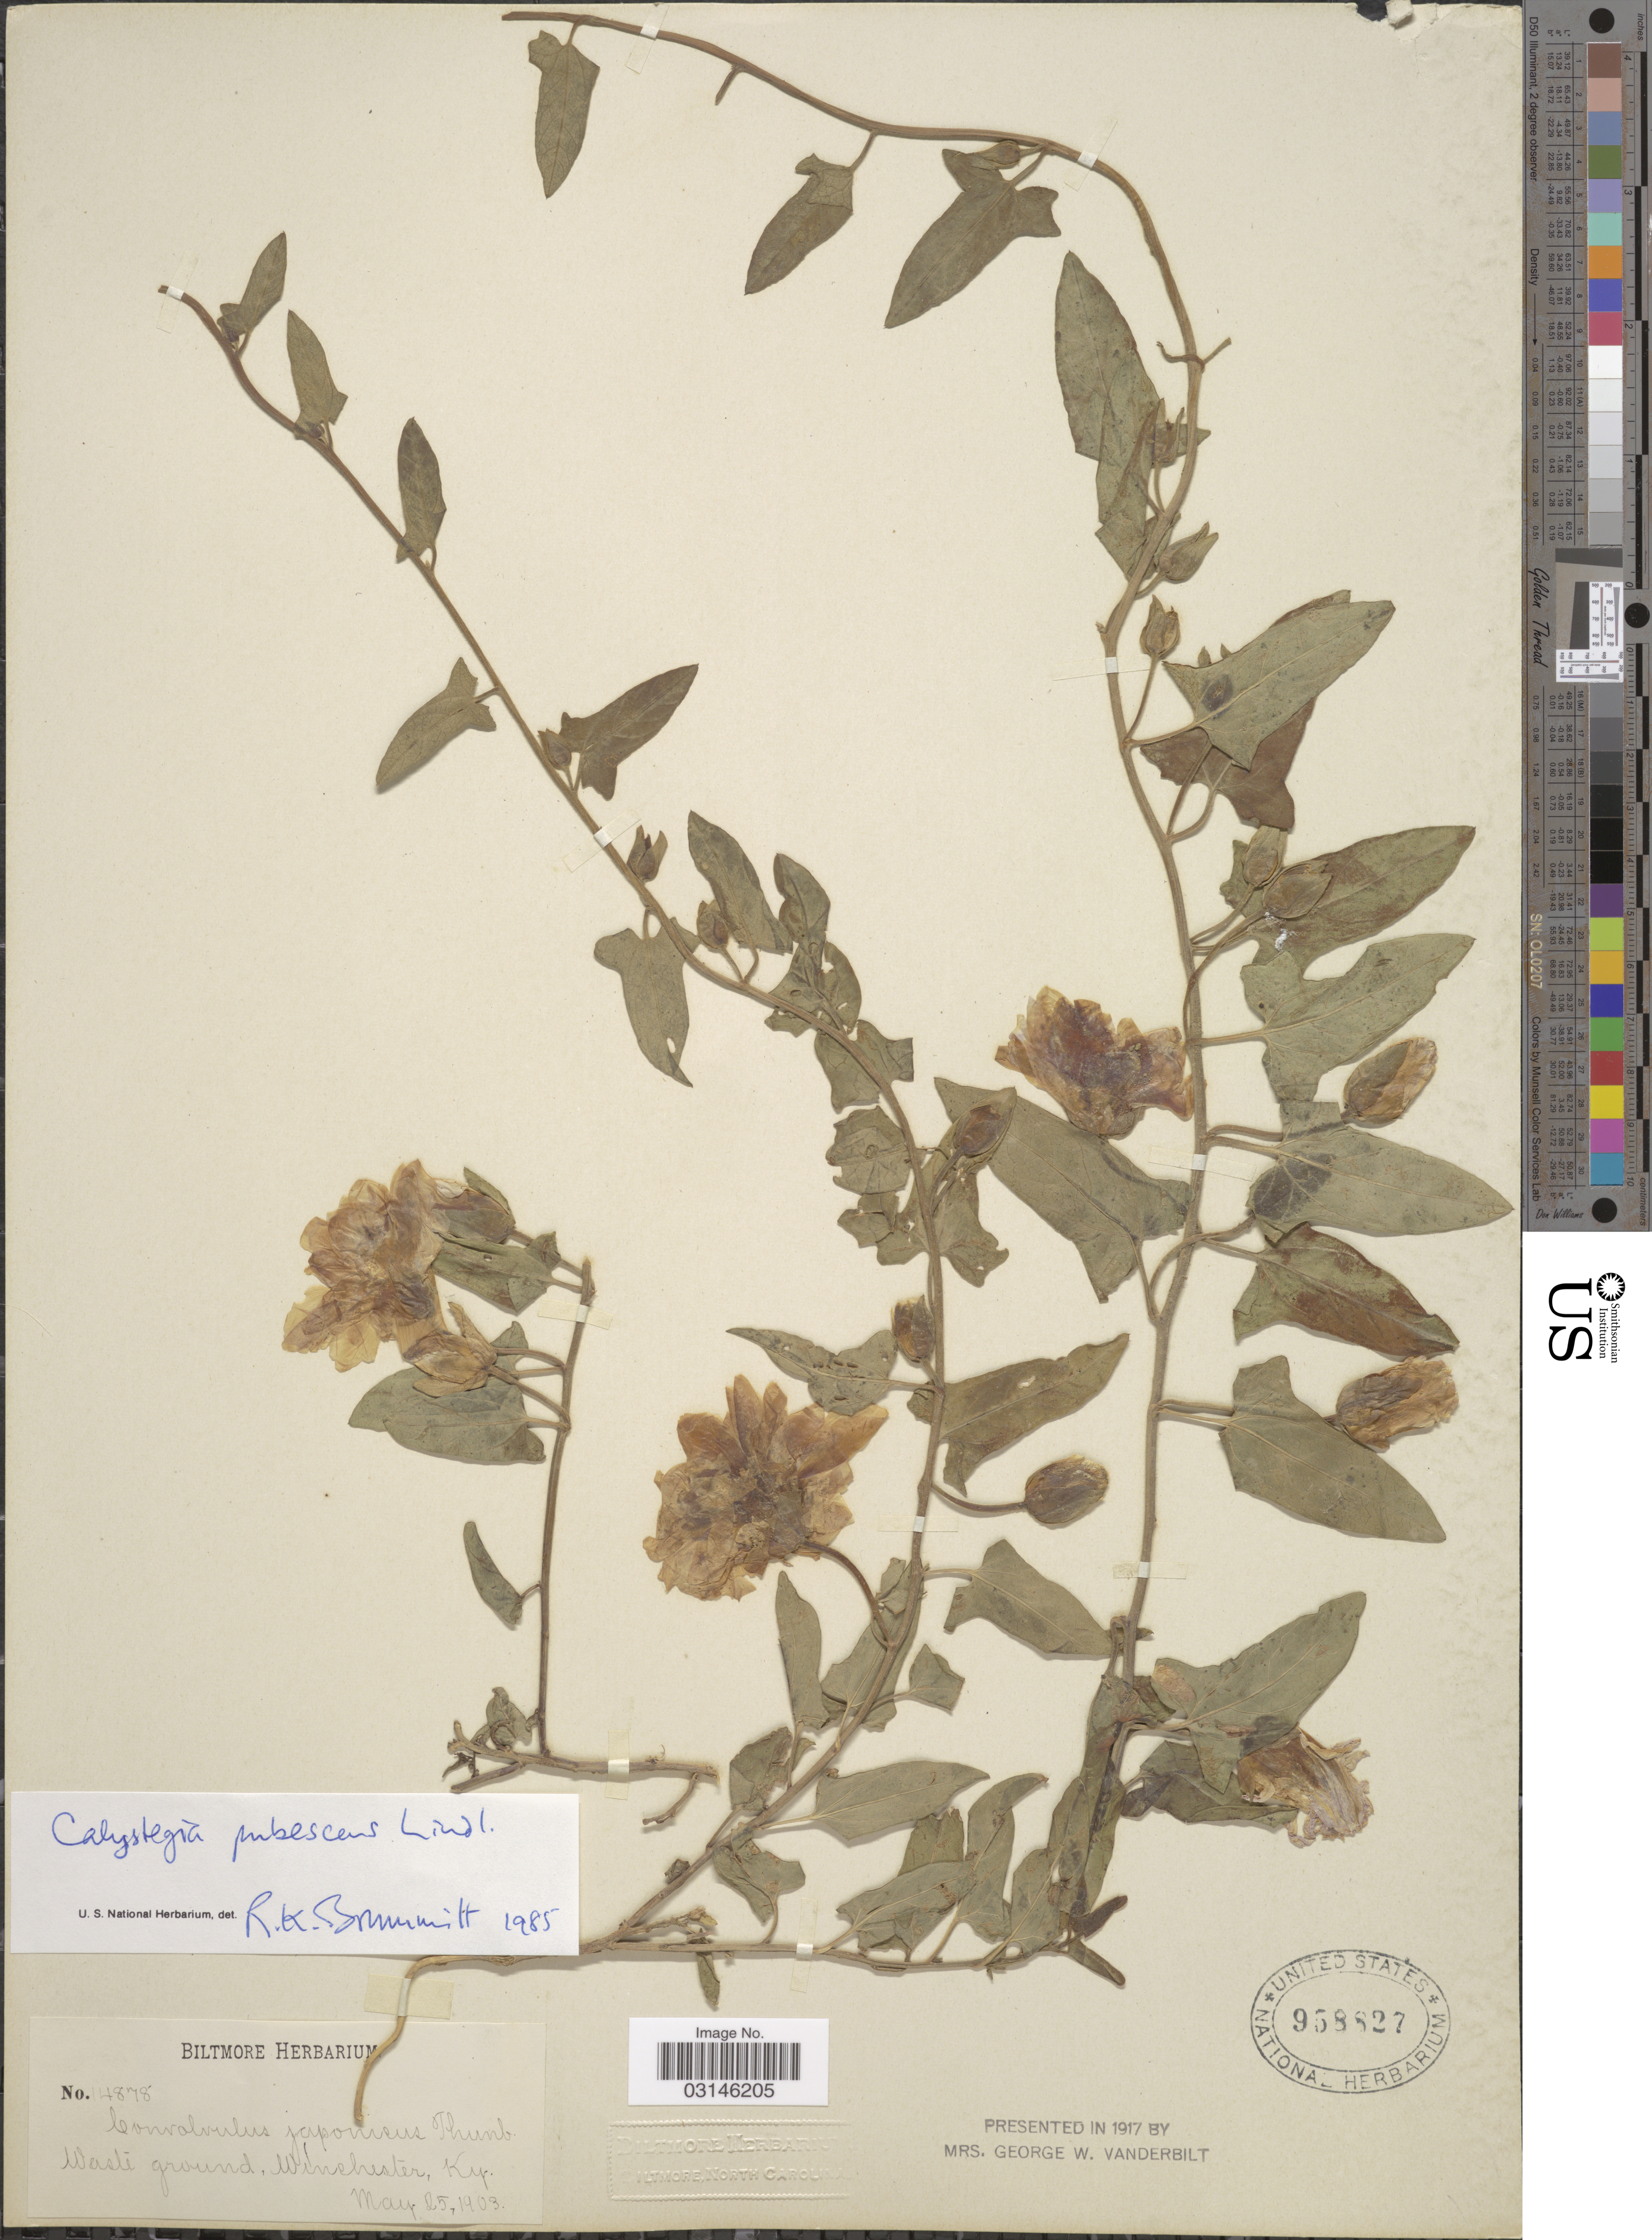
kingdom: Plantae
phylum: Tracheophyta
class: Magnoliopsida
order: Solanales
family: Convolvulaceae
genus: Calystegia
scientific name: Calystegia pubescens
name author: Lindl.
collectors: ex herb. Biltmore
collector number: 14878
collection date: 1903-05-25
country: United States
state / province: Kentucky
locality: Waste ground, Winchester.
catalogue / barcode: US 958827